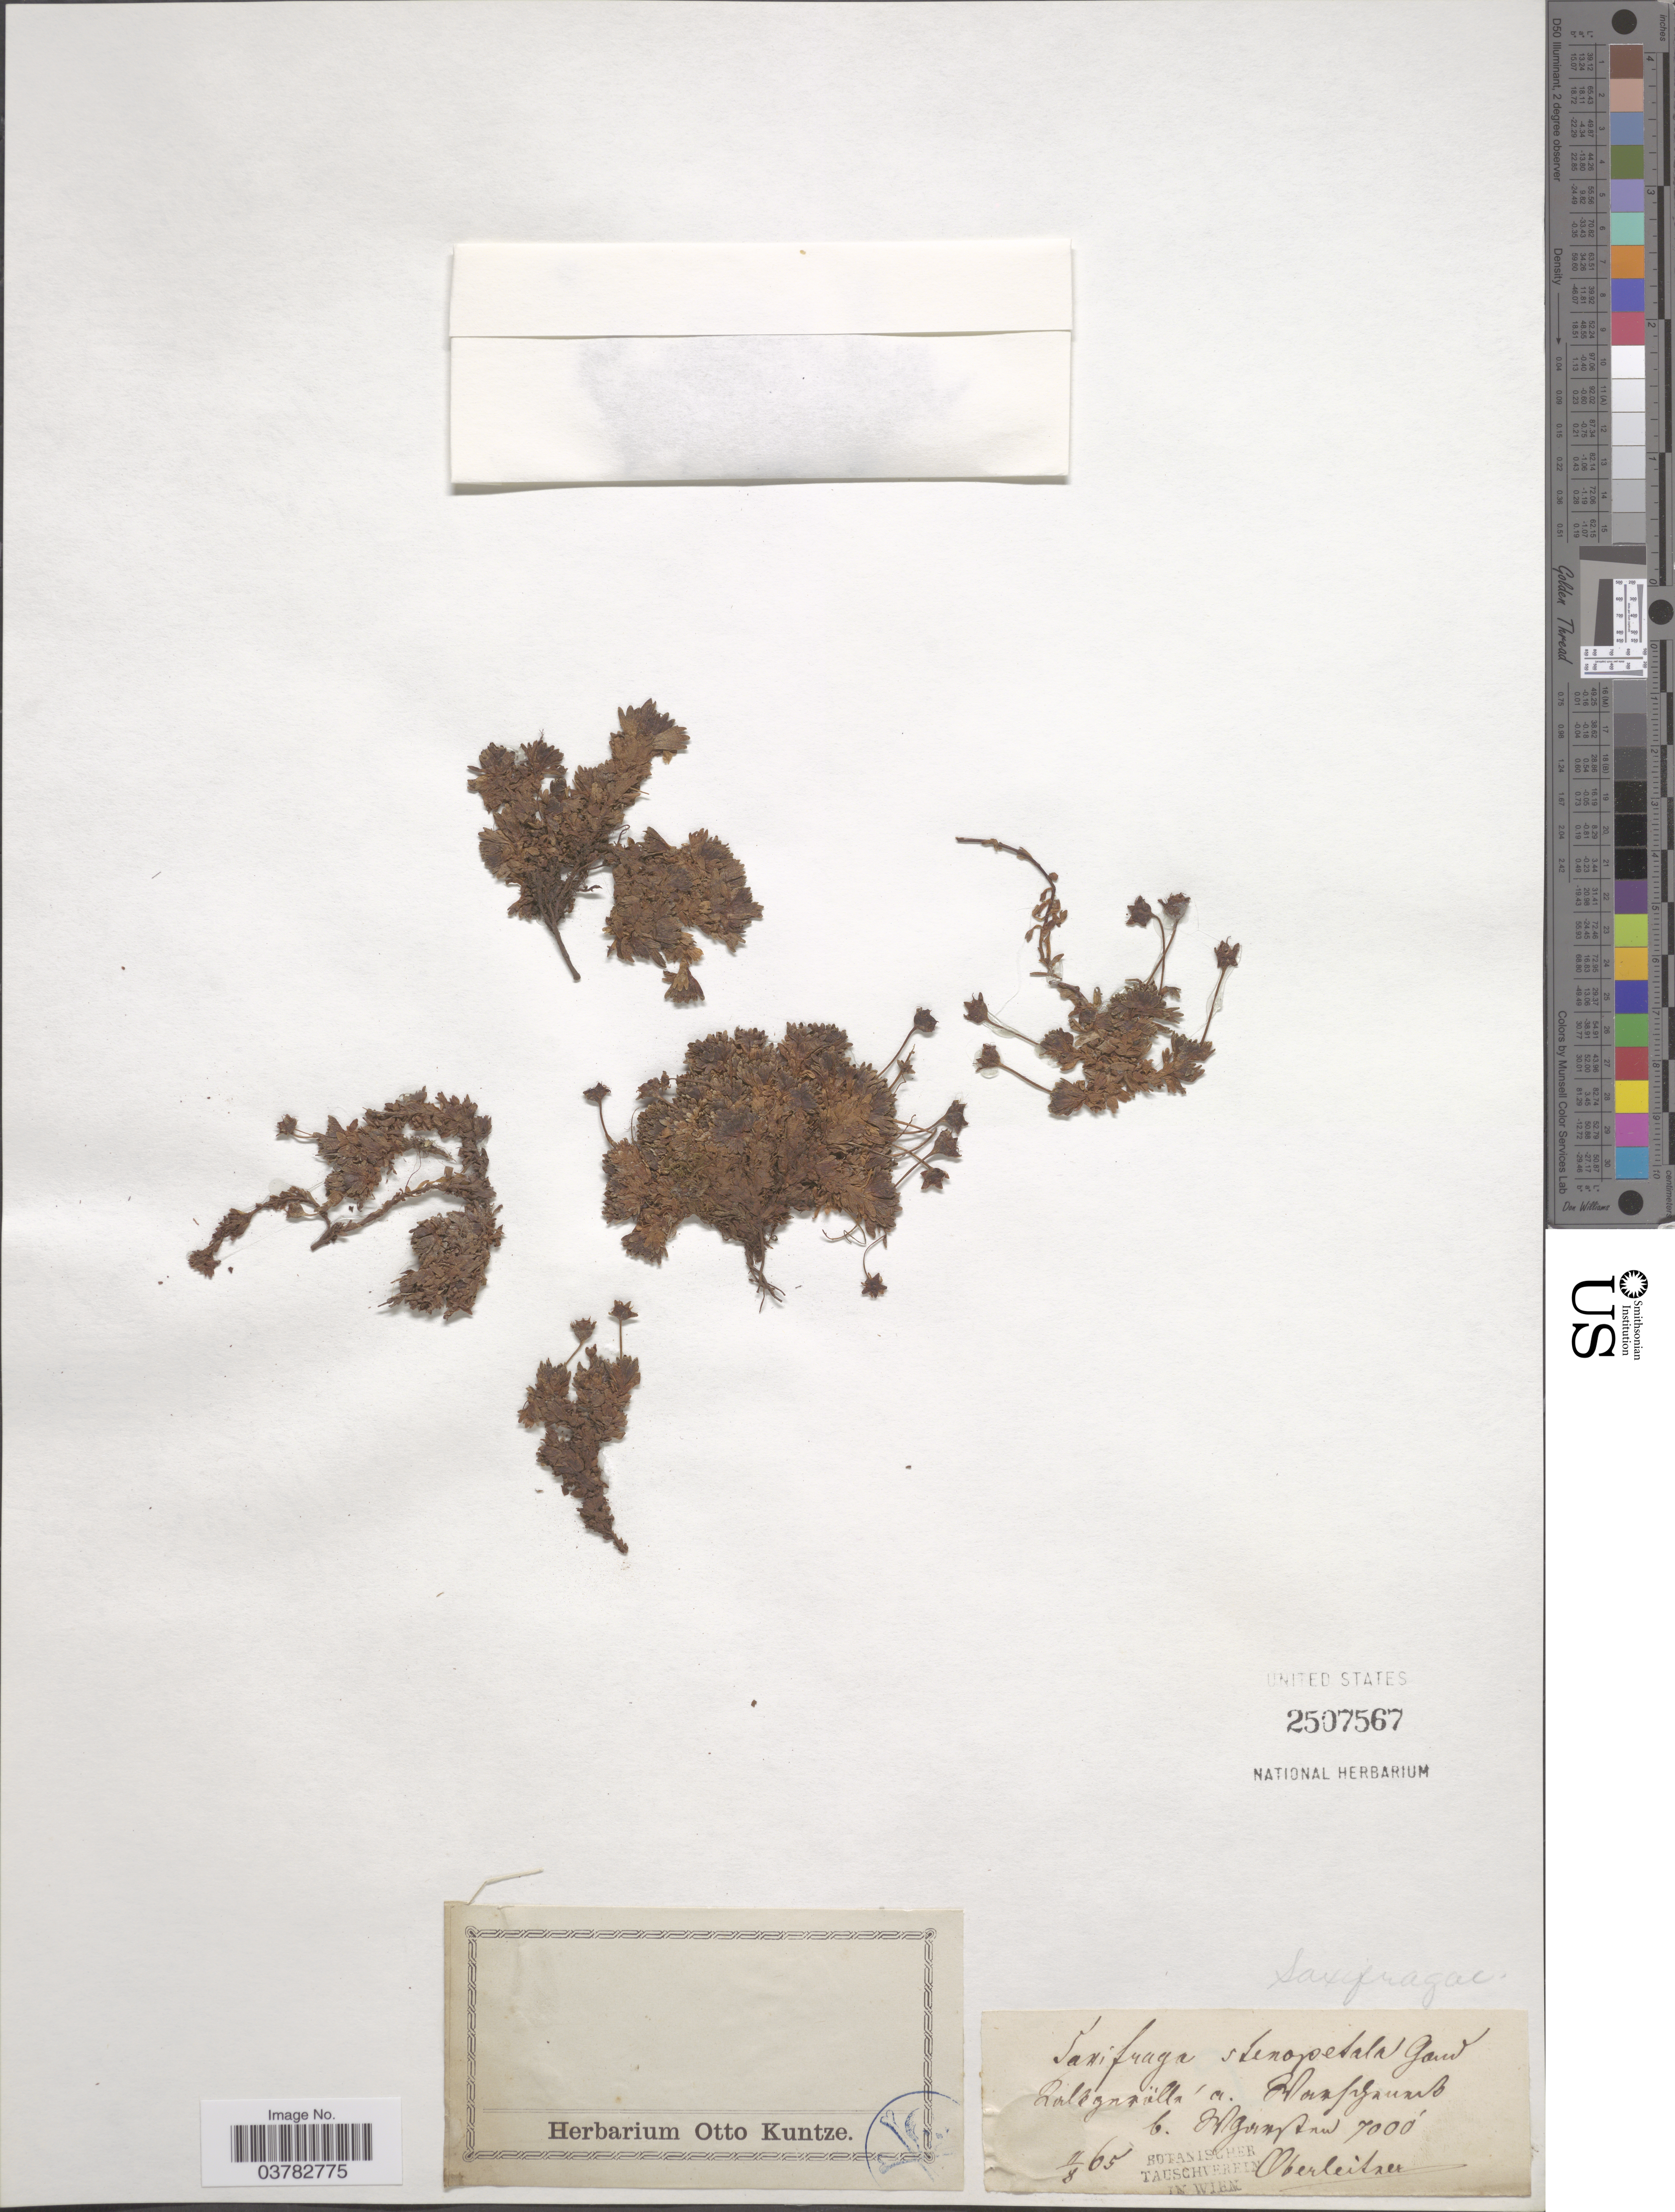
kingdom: Plantae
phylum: Tracheophyta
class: Magnoliopsida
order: Saxifragales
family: Saxifragaceae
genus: Saxifraga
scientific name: Saxifraga stenopetala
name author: Gaudin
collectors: Oberleisner, --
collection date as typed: Transcribed d/m/y: 11/8/65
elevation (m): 2134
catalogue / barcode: US 2507567